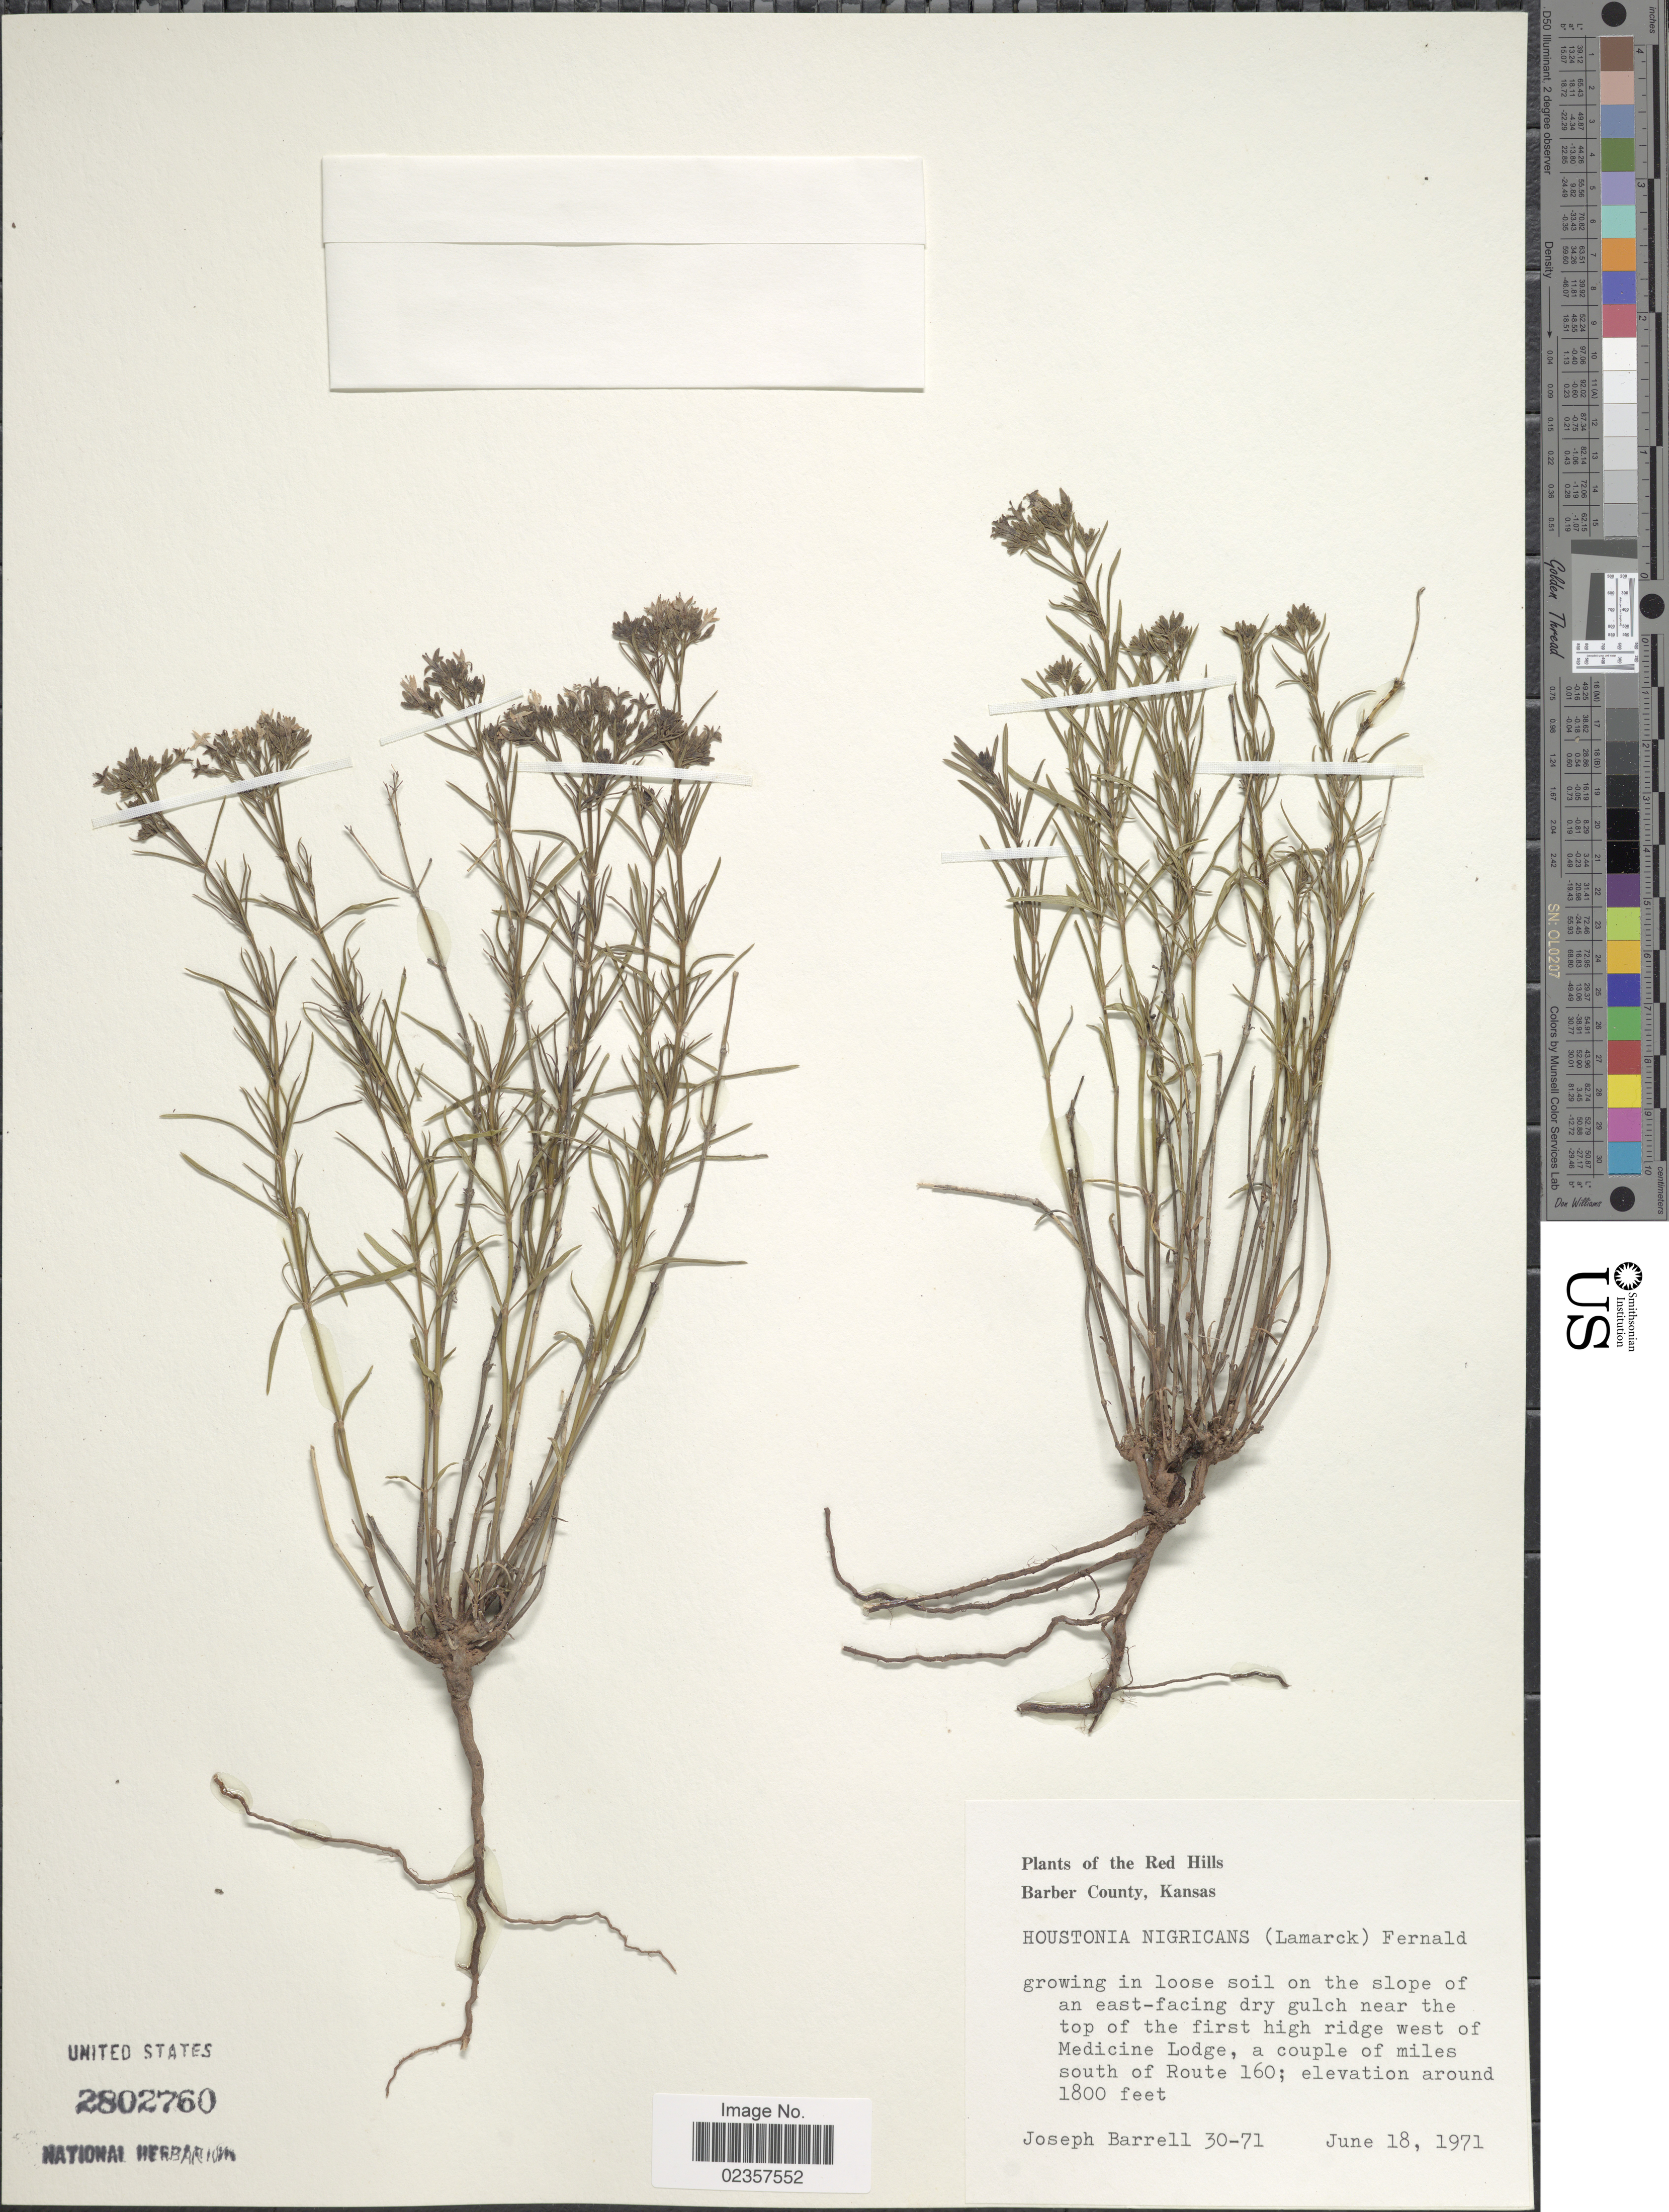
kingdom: Plantae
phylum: Tracheophyta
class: Magnoliopsida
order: Gentianales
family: Rubiaceae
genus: Houstonia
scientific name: Houstonia nigricans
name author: (Lam.) Fernald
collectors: J. Barrell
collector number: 30-71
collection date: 1971-06-18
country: United States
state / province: Kansas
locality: Red Hills Barber County. west of Medicine Lodge, a couple of miles south of Route 160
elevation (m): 549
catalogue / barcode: US 2802760